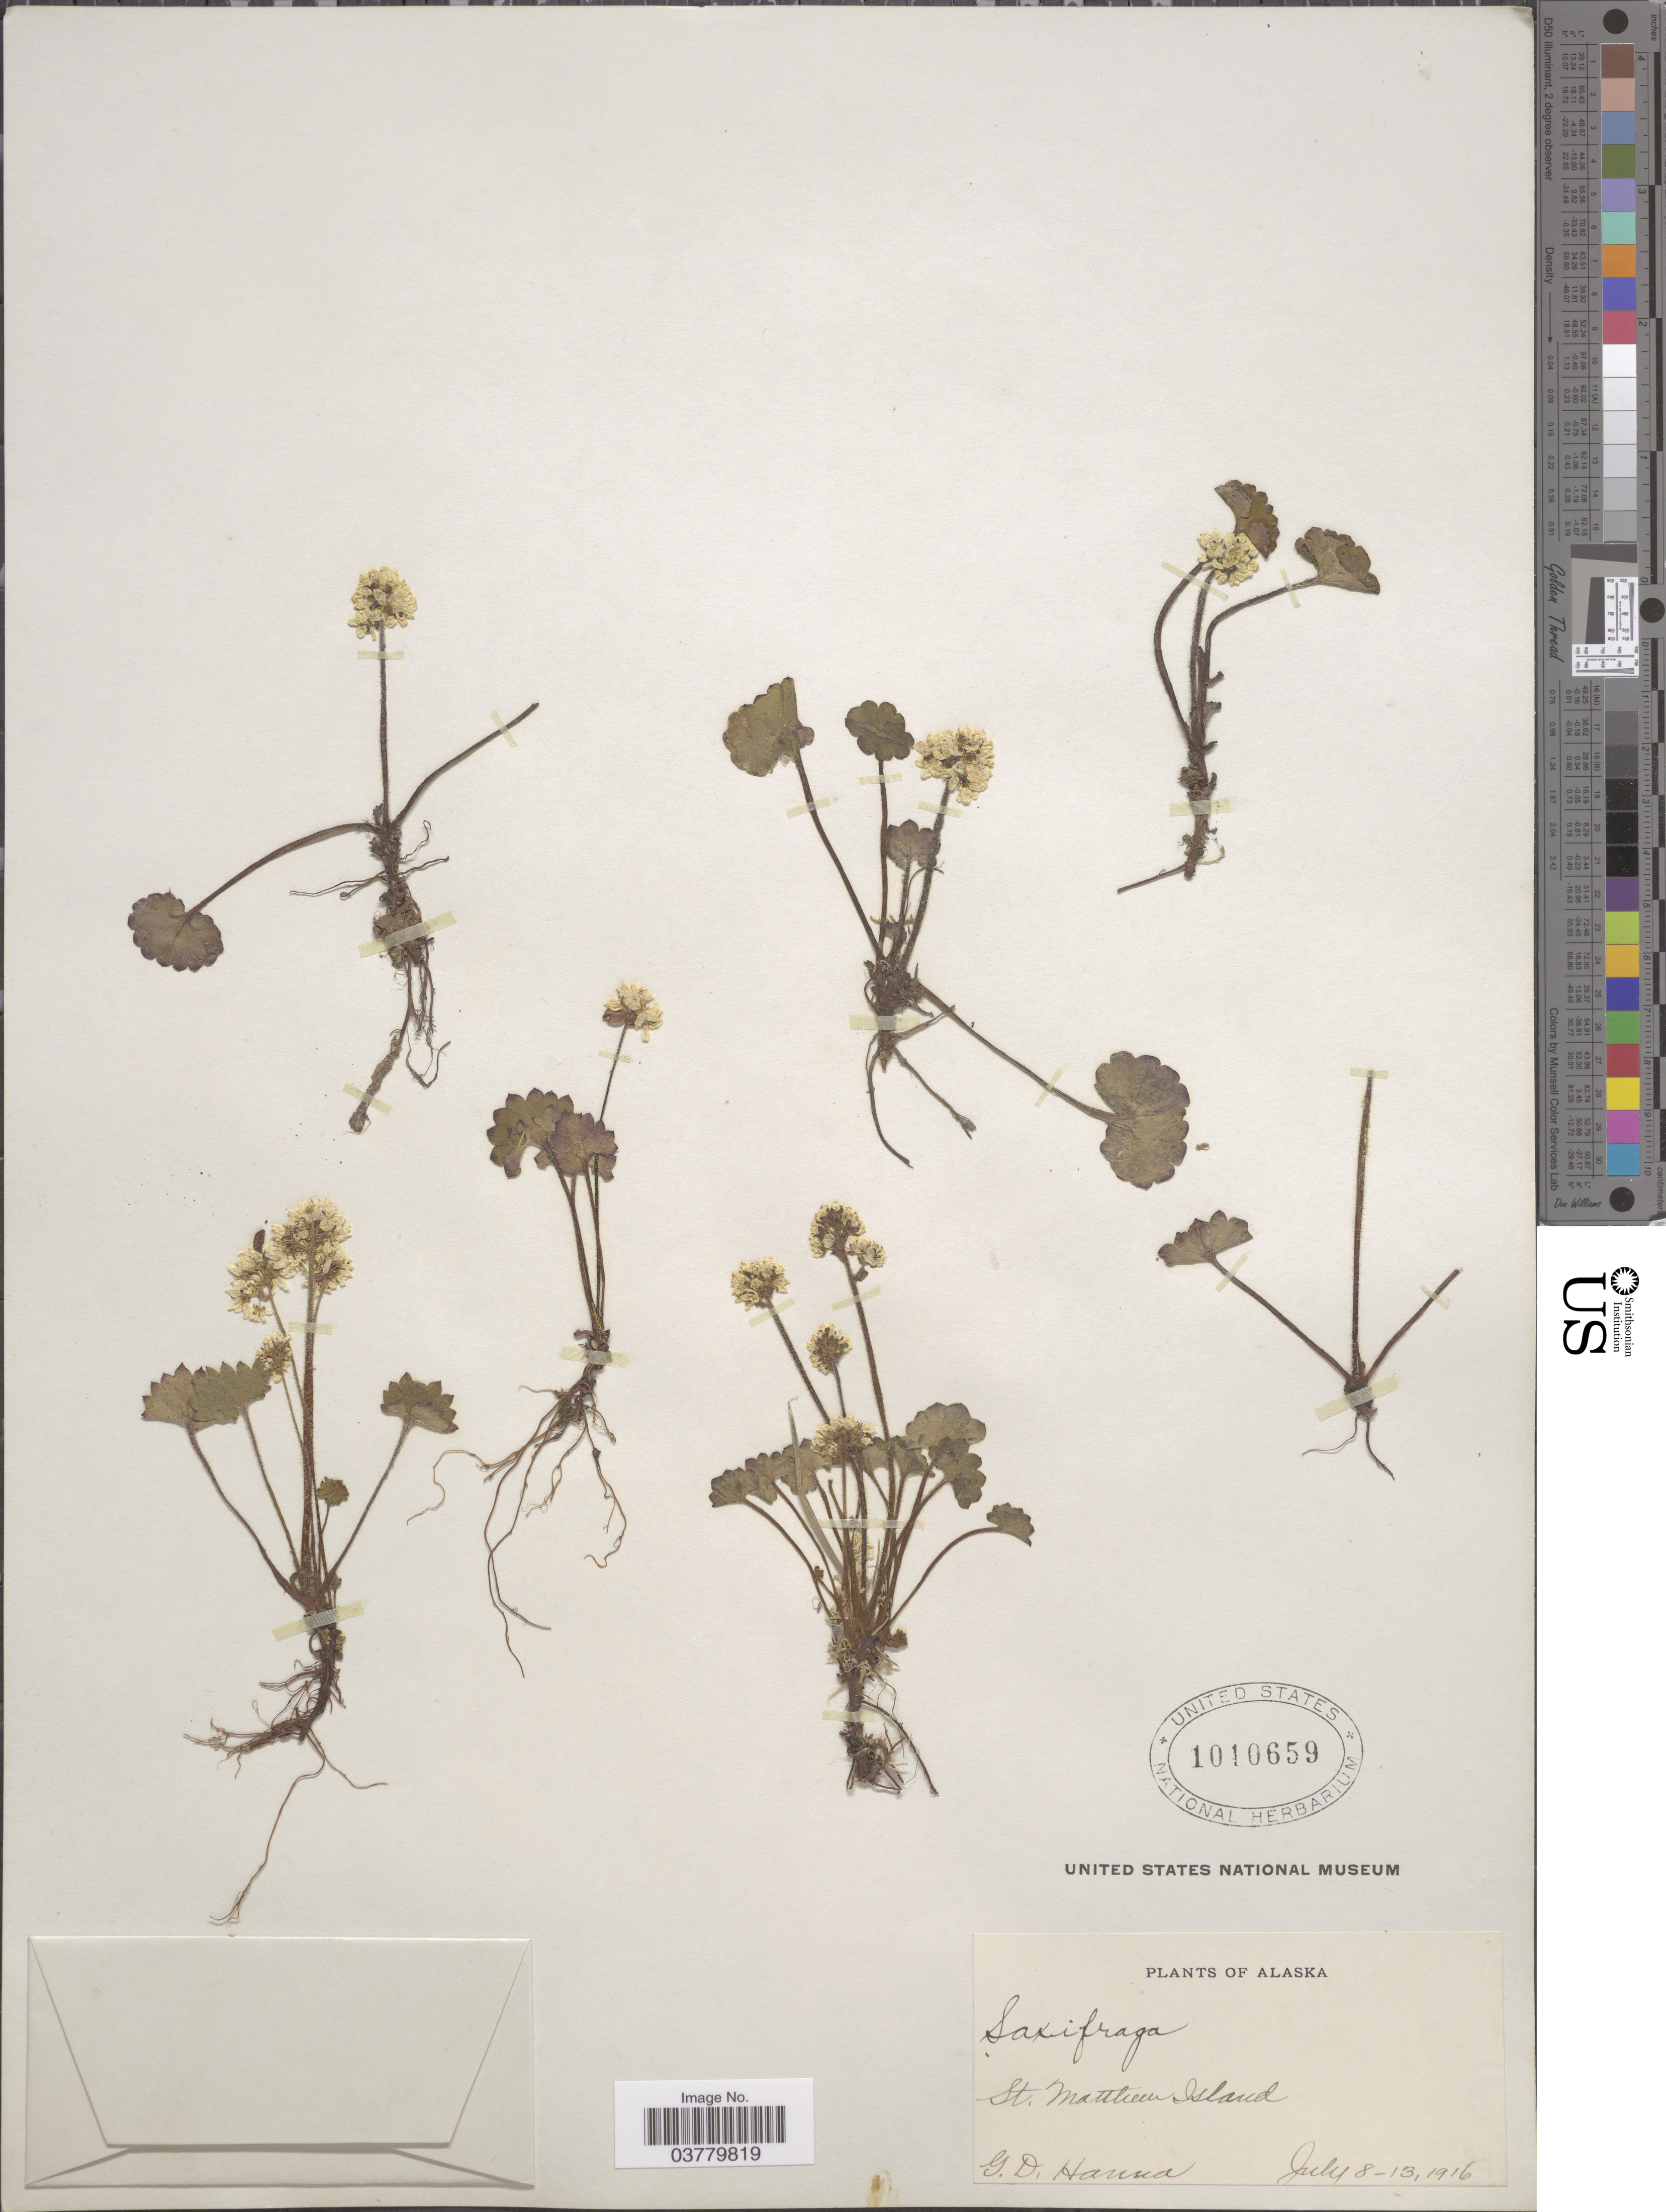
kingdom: Plantae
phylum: Tracheophyta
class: Magnoliopsida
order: Saxifragales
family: Saxifragaceae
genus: Micranthes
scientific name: Micranthes nelsoniana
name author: (D. Don) Small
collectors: G. D. Hanna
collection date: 1916-07-08/1916-07-13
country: United States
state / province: Alaska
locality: St. Matthew Island.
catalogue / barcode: US 1010659